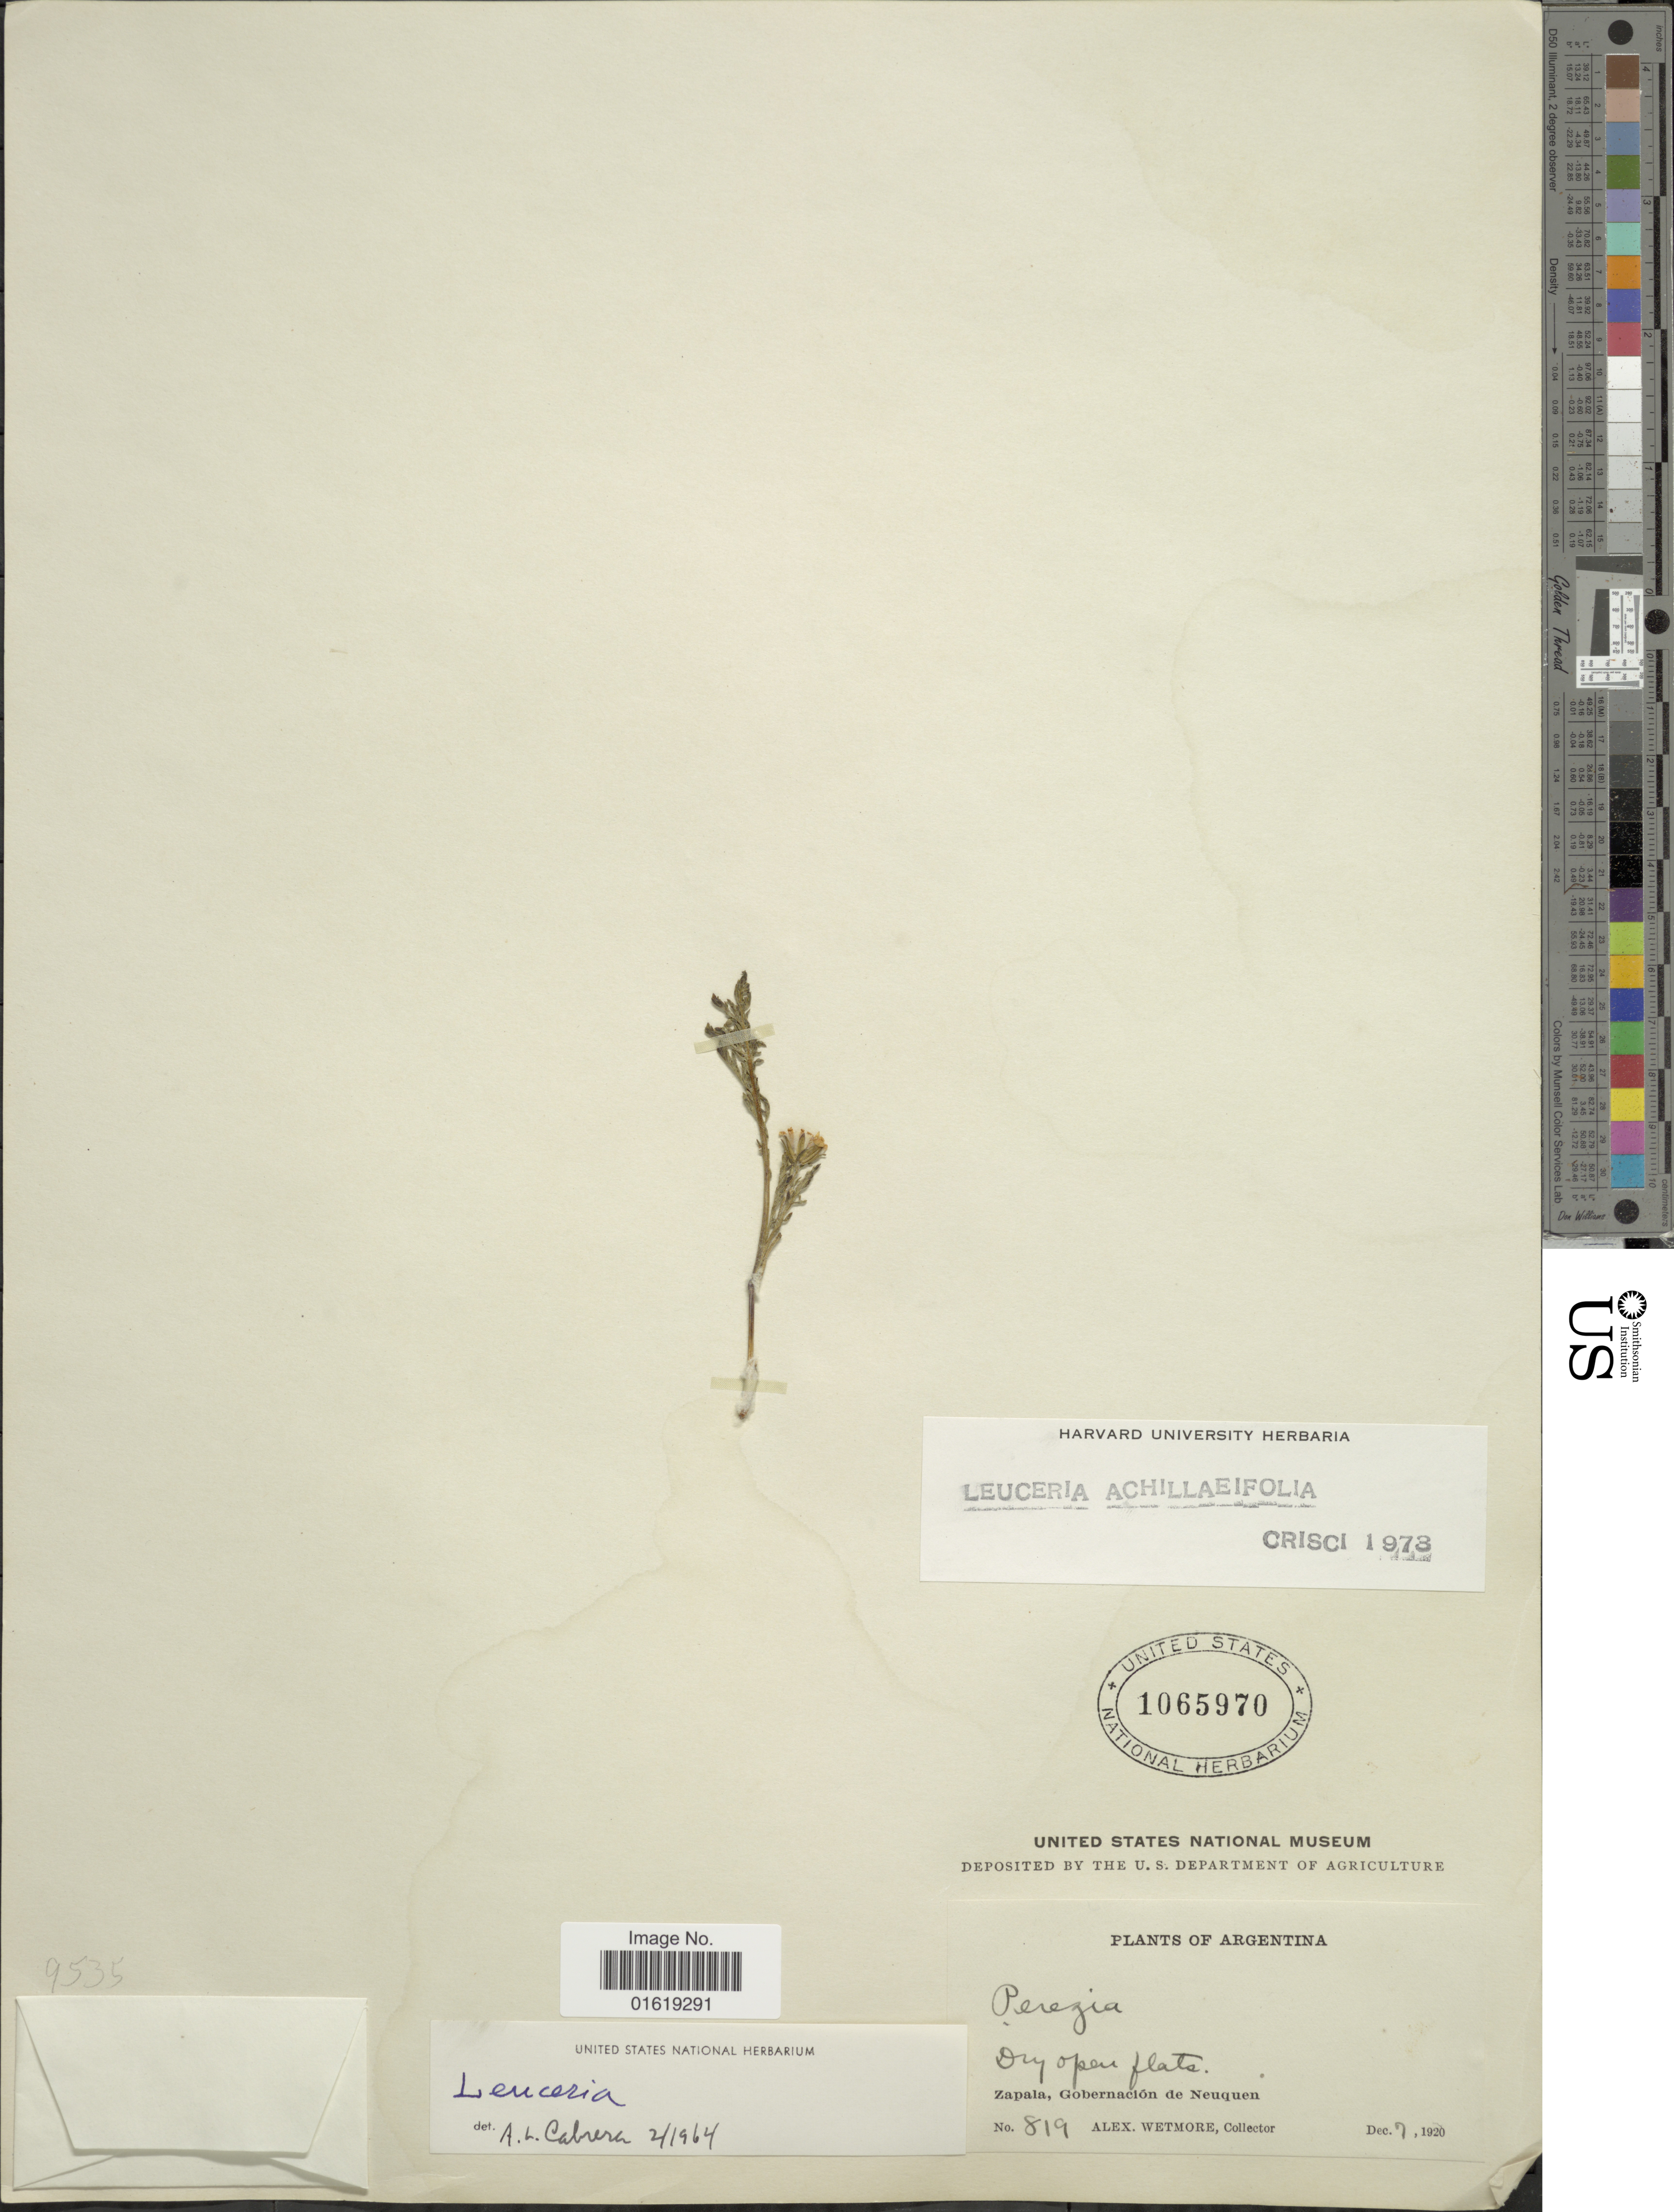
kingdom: Plantae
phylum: Tracheophyta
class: Magnoliopsida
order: Asterales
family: Asteraceae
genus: Leucheria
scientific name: Leucheria achillaeifolia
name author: Hook. & Arn.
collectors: A. Wetmore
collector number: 819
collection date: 1920-12-07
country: Argentina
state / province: Neuquen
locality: Zapala, Gobernación de Neuquen.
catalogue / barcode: US 1065970